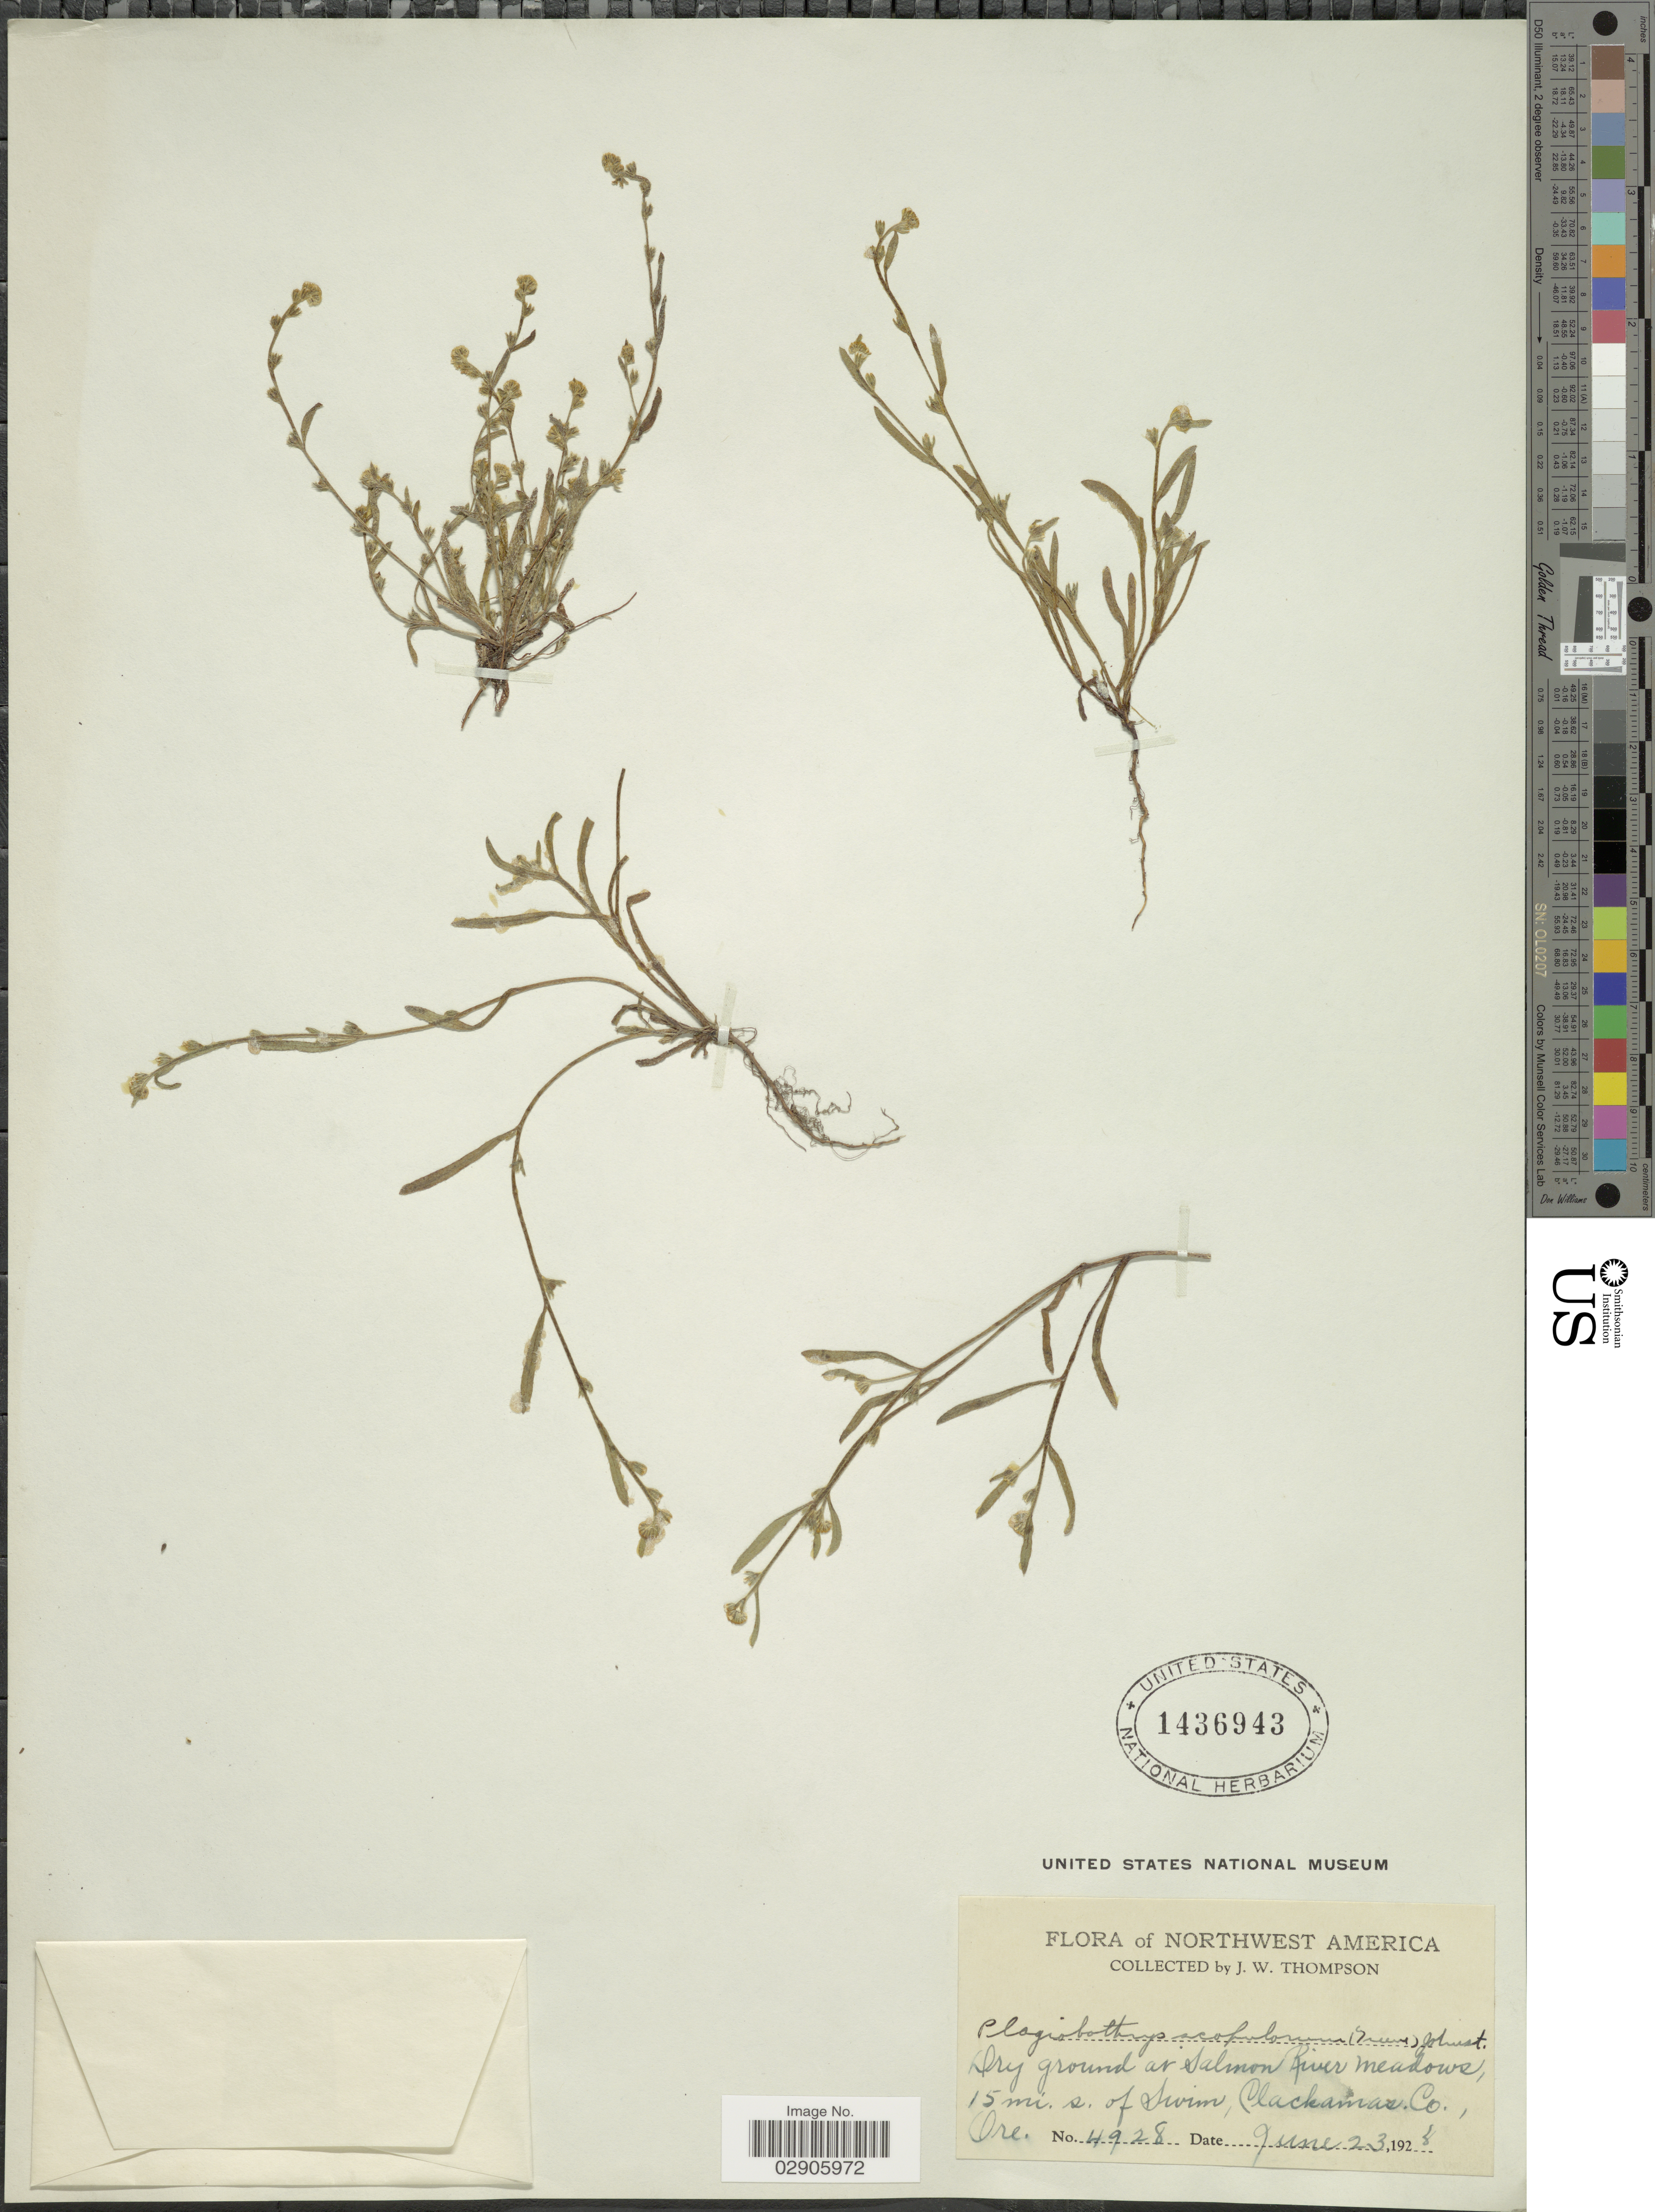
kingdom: Plantae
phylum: Tracheophyta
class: Magnoliopsida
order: Boraginales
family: Boraginaceae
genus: Plagiobothrys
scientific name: Plagiobothrys scopulorum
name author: (Greene) I.M. Johnst.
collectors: J. Thompson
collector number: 4928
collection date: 1928-06-23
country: United States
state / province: Oregon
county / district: Clackamas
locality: Northwest America, Dry ground at Salmon River meadows, 15 mi. s. of Swim, Clackamas Co.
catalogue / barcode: US 1436943